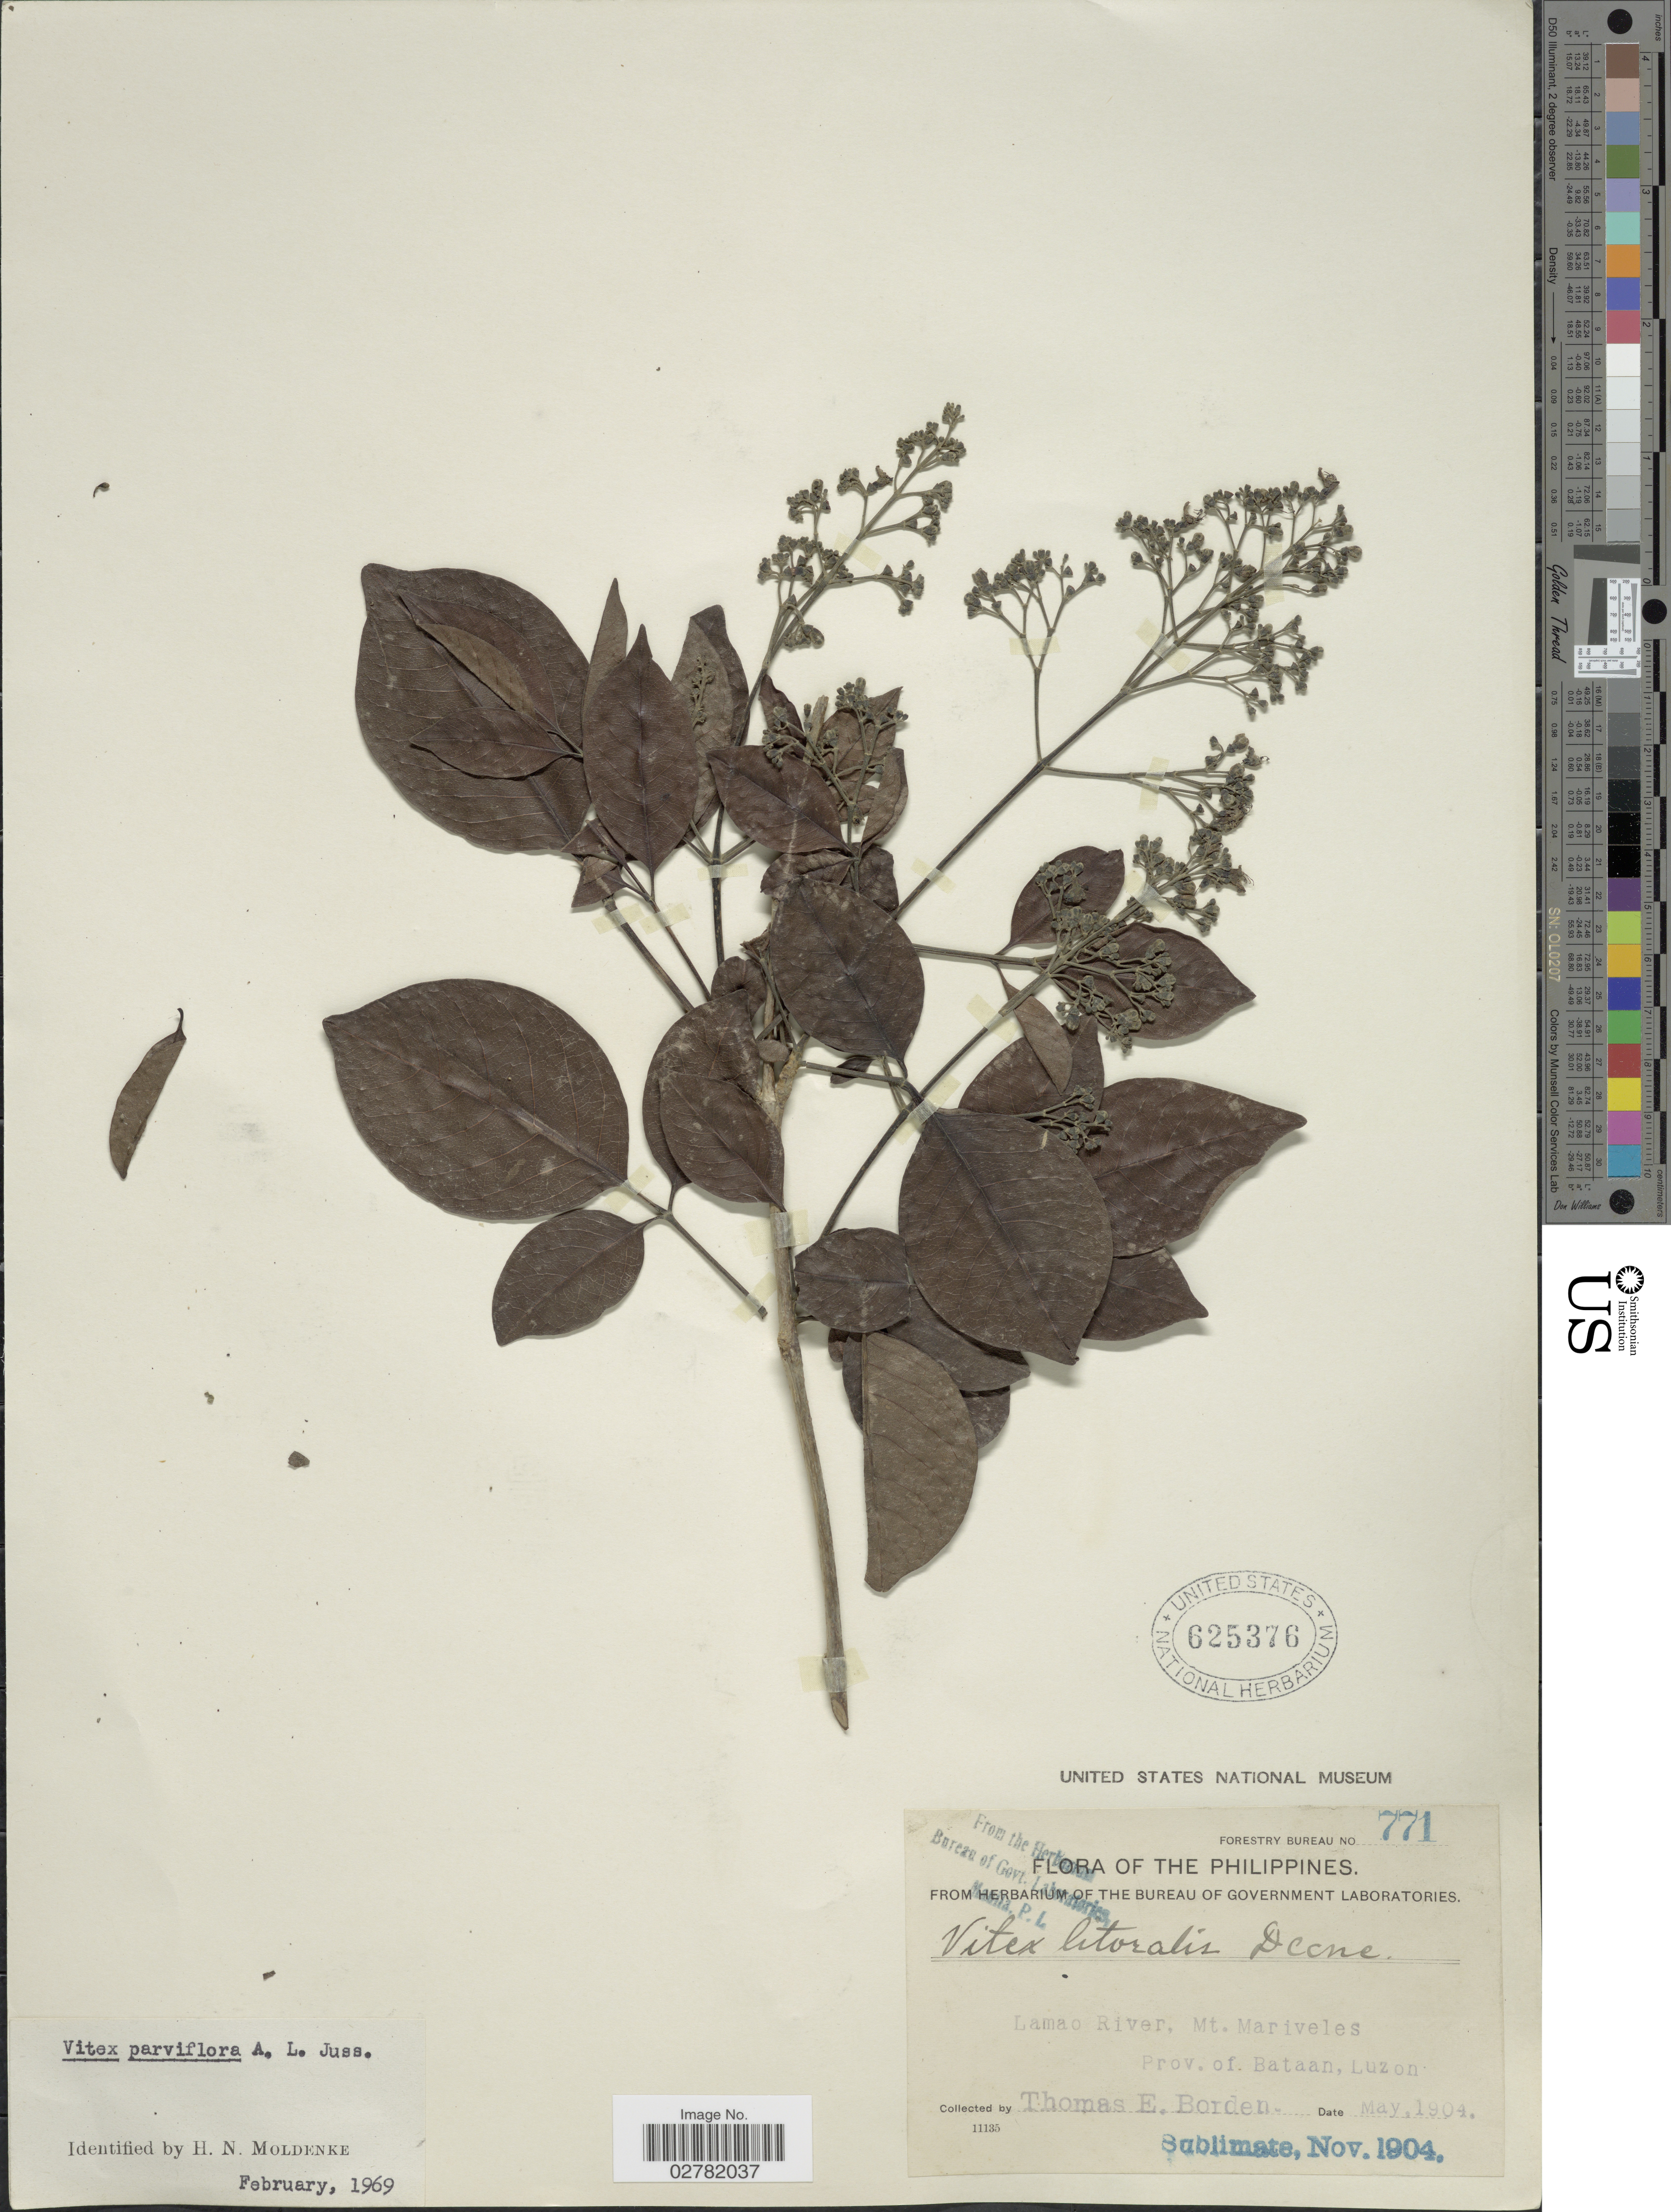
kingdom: Plantae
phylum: Tracheophyta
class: Magnoliopsida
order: Lamiales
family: Lamiaceae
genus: Vitex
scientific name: Vitex parviflora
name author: A. Juss.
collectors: T. E. Borden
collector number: Forestry Bureau 771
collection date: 1904-05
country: Philippines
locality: Lamoa River, Mt. Mariveles, Province of Bataan, Luzon.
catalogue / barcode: US 625376